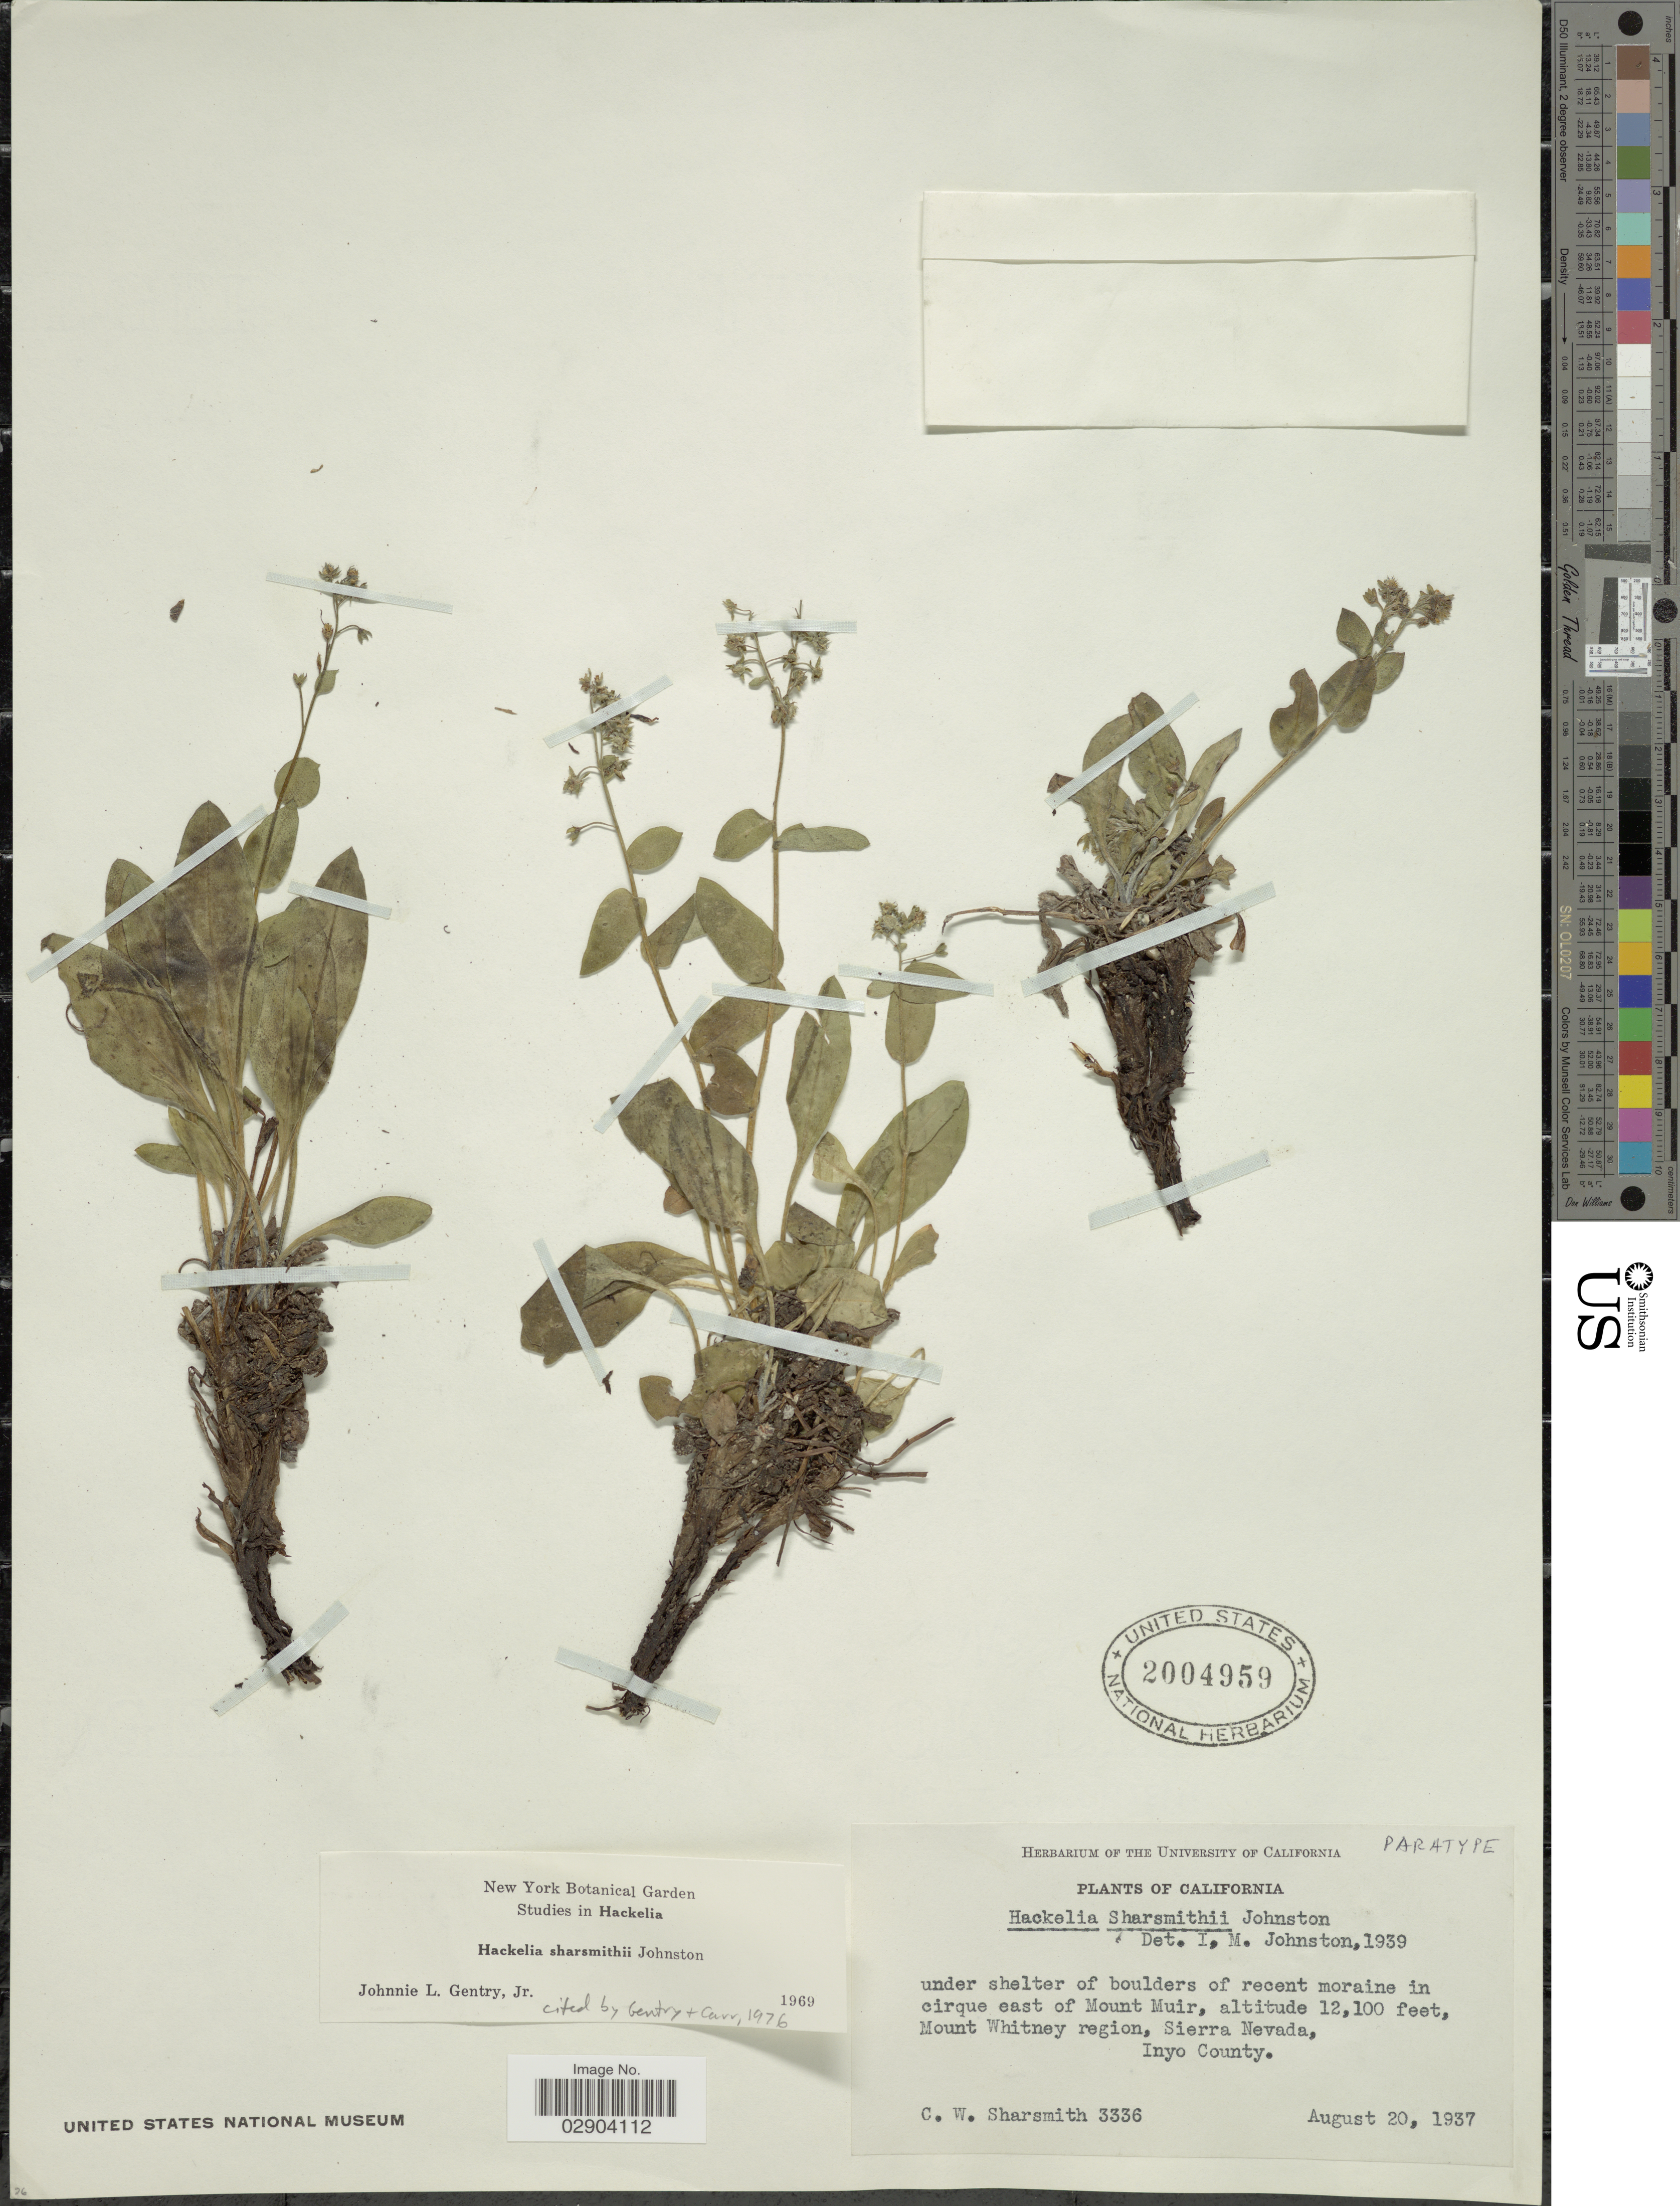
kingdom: Plantae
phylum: Tracheophyta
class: Magnoliopsida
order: Boraginales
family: Boraginaceae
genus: Hackelia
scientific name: Hackelia sharsmithii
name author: I.M. Johnst.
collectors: C. Sharsmith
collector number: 3336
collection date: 1937-08-20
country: United States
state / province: California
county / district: Inyo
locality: Under shelter of boulders of recent moraine in cirque east of Mount Muir, Mount Whitney region, Sierra Nevada, Inyo County.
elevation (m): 3688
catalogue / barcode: US 2004959